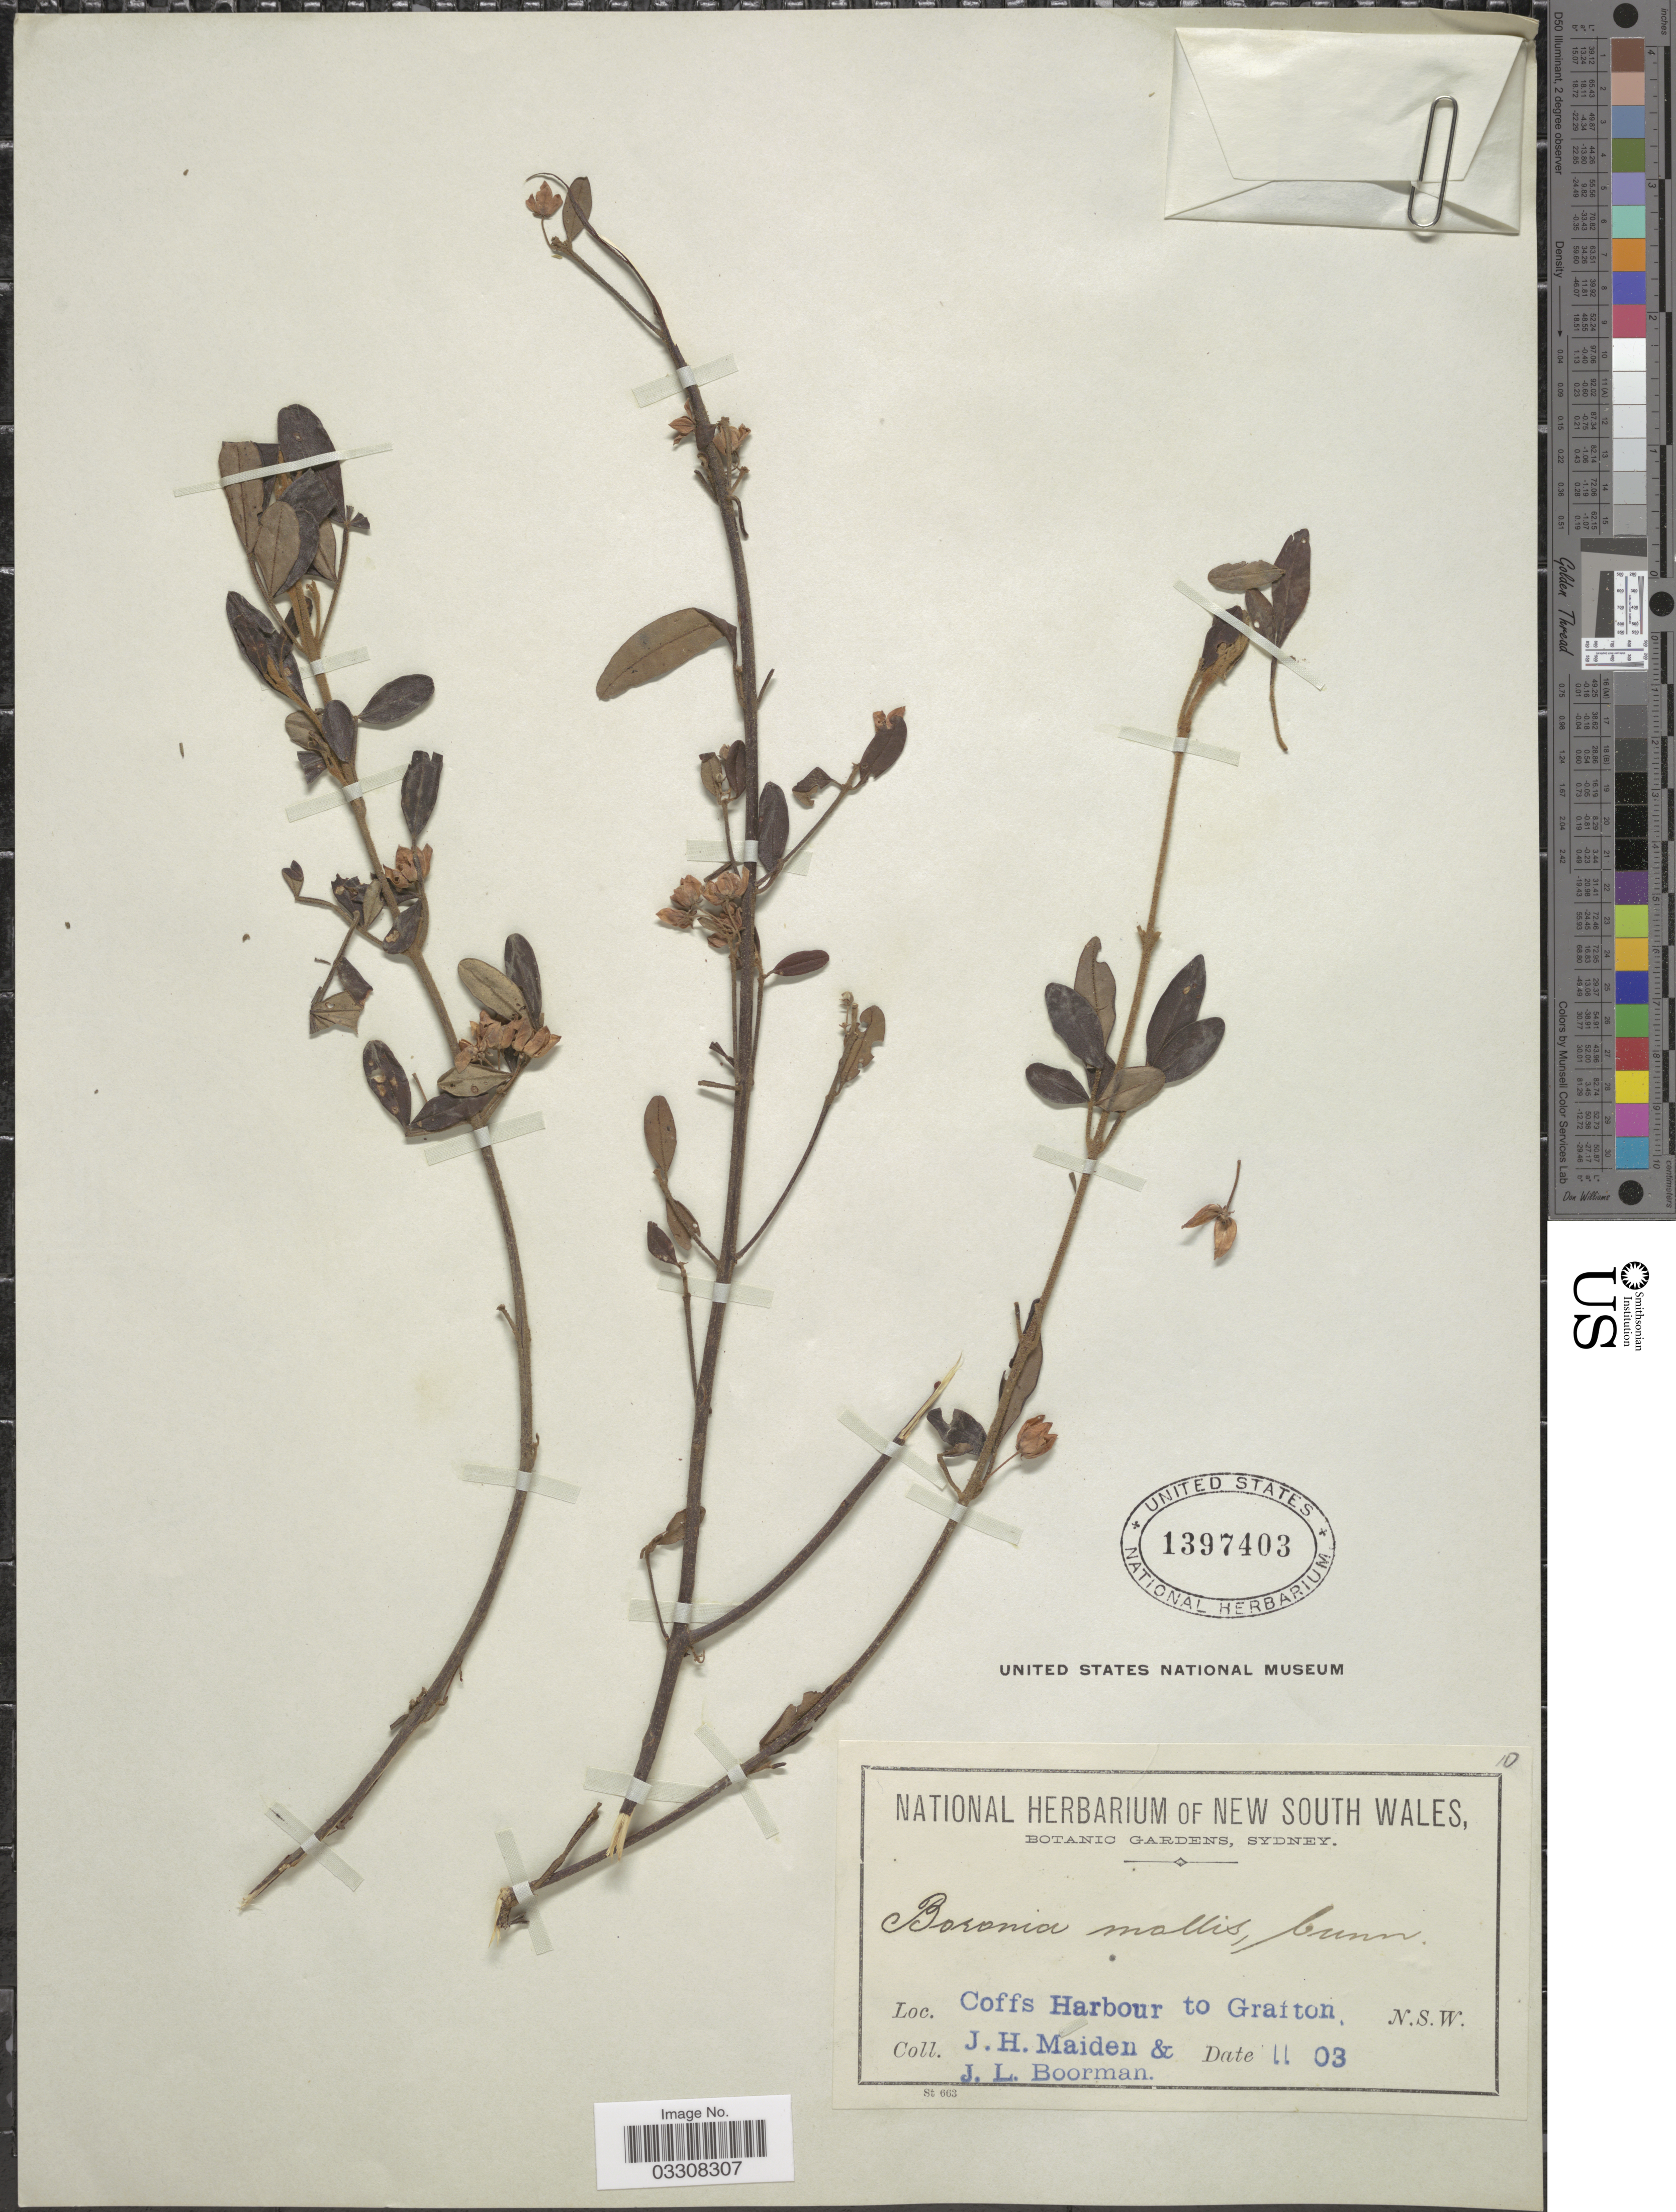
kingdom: Plantae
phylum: Tracheophyta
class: Magnoliopsida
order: Sapindales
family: Rutaceae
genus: Boronia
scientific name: Boronia mollis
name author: A. Cunn.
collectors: J. Maiden & J. Boorman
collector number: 10?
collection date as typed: Transcribed d/m/y: /11/3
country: Australia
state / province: New South Wales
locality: Coffs Harbour to Granton.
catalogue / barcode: US 1397403